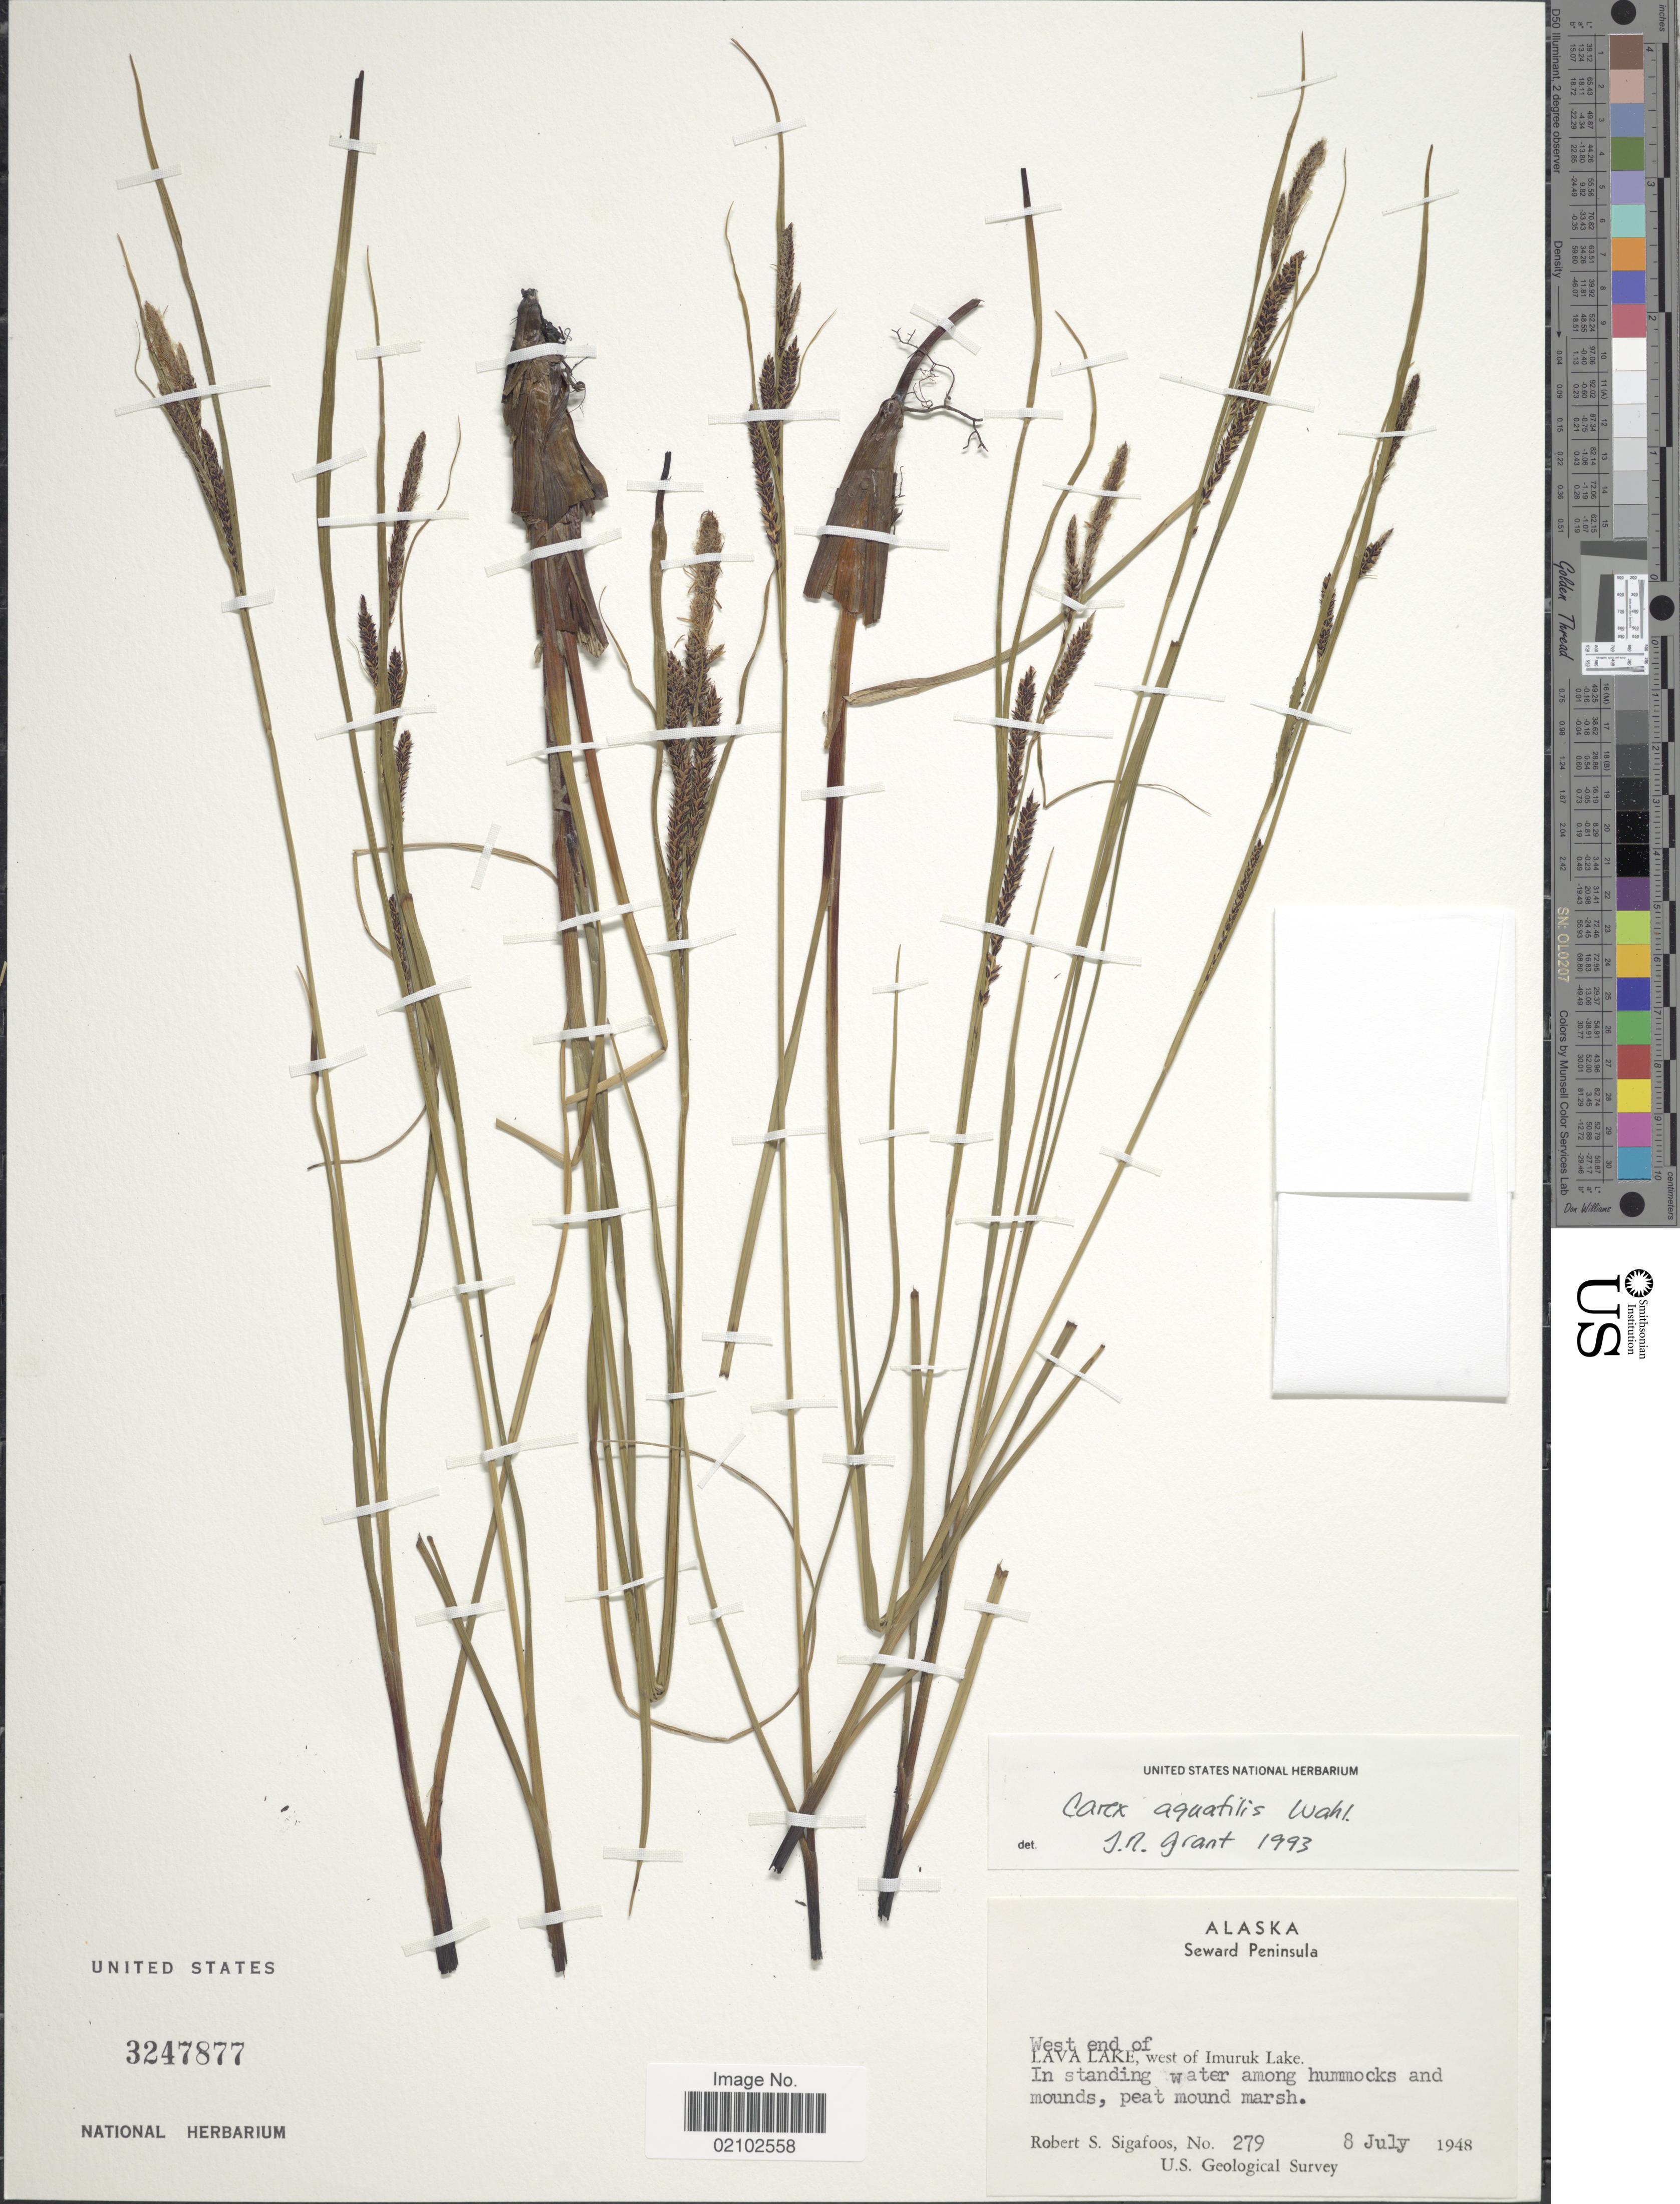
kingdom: Plantae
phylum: Tracheophyta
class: Liliopsida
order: Poales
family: Cyperaceae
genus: Carex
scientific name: Carex aquatilis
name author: Wahlenb.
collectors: R. Sigafoos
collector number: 279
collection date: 1948-07-08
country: United States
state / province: Alaska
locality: Seward Peninsula, West end of Lava Lake, west of Imuruk Lake.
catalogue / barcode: US 3247877